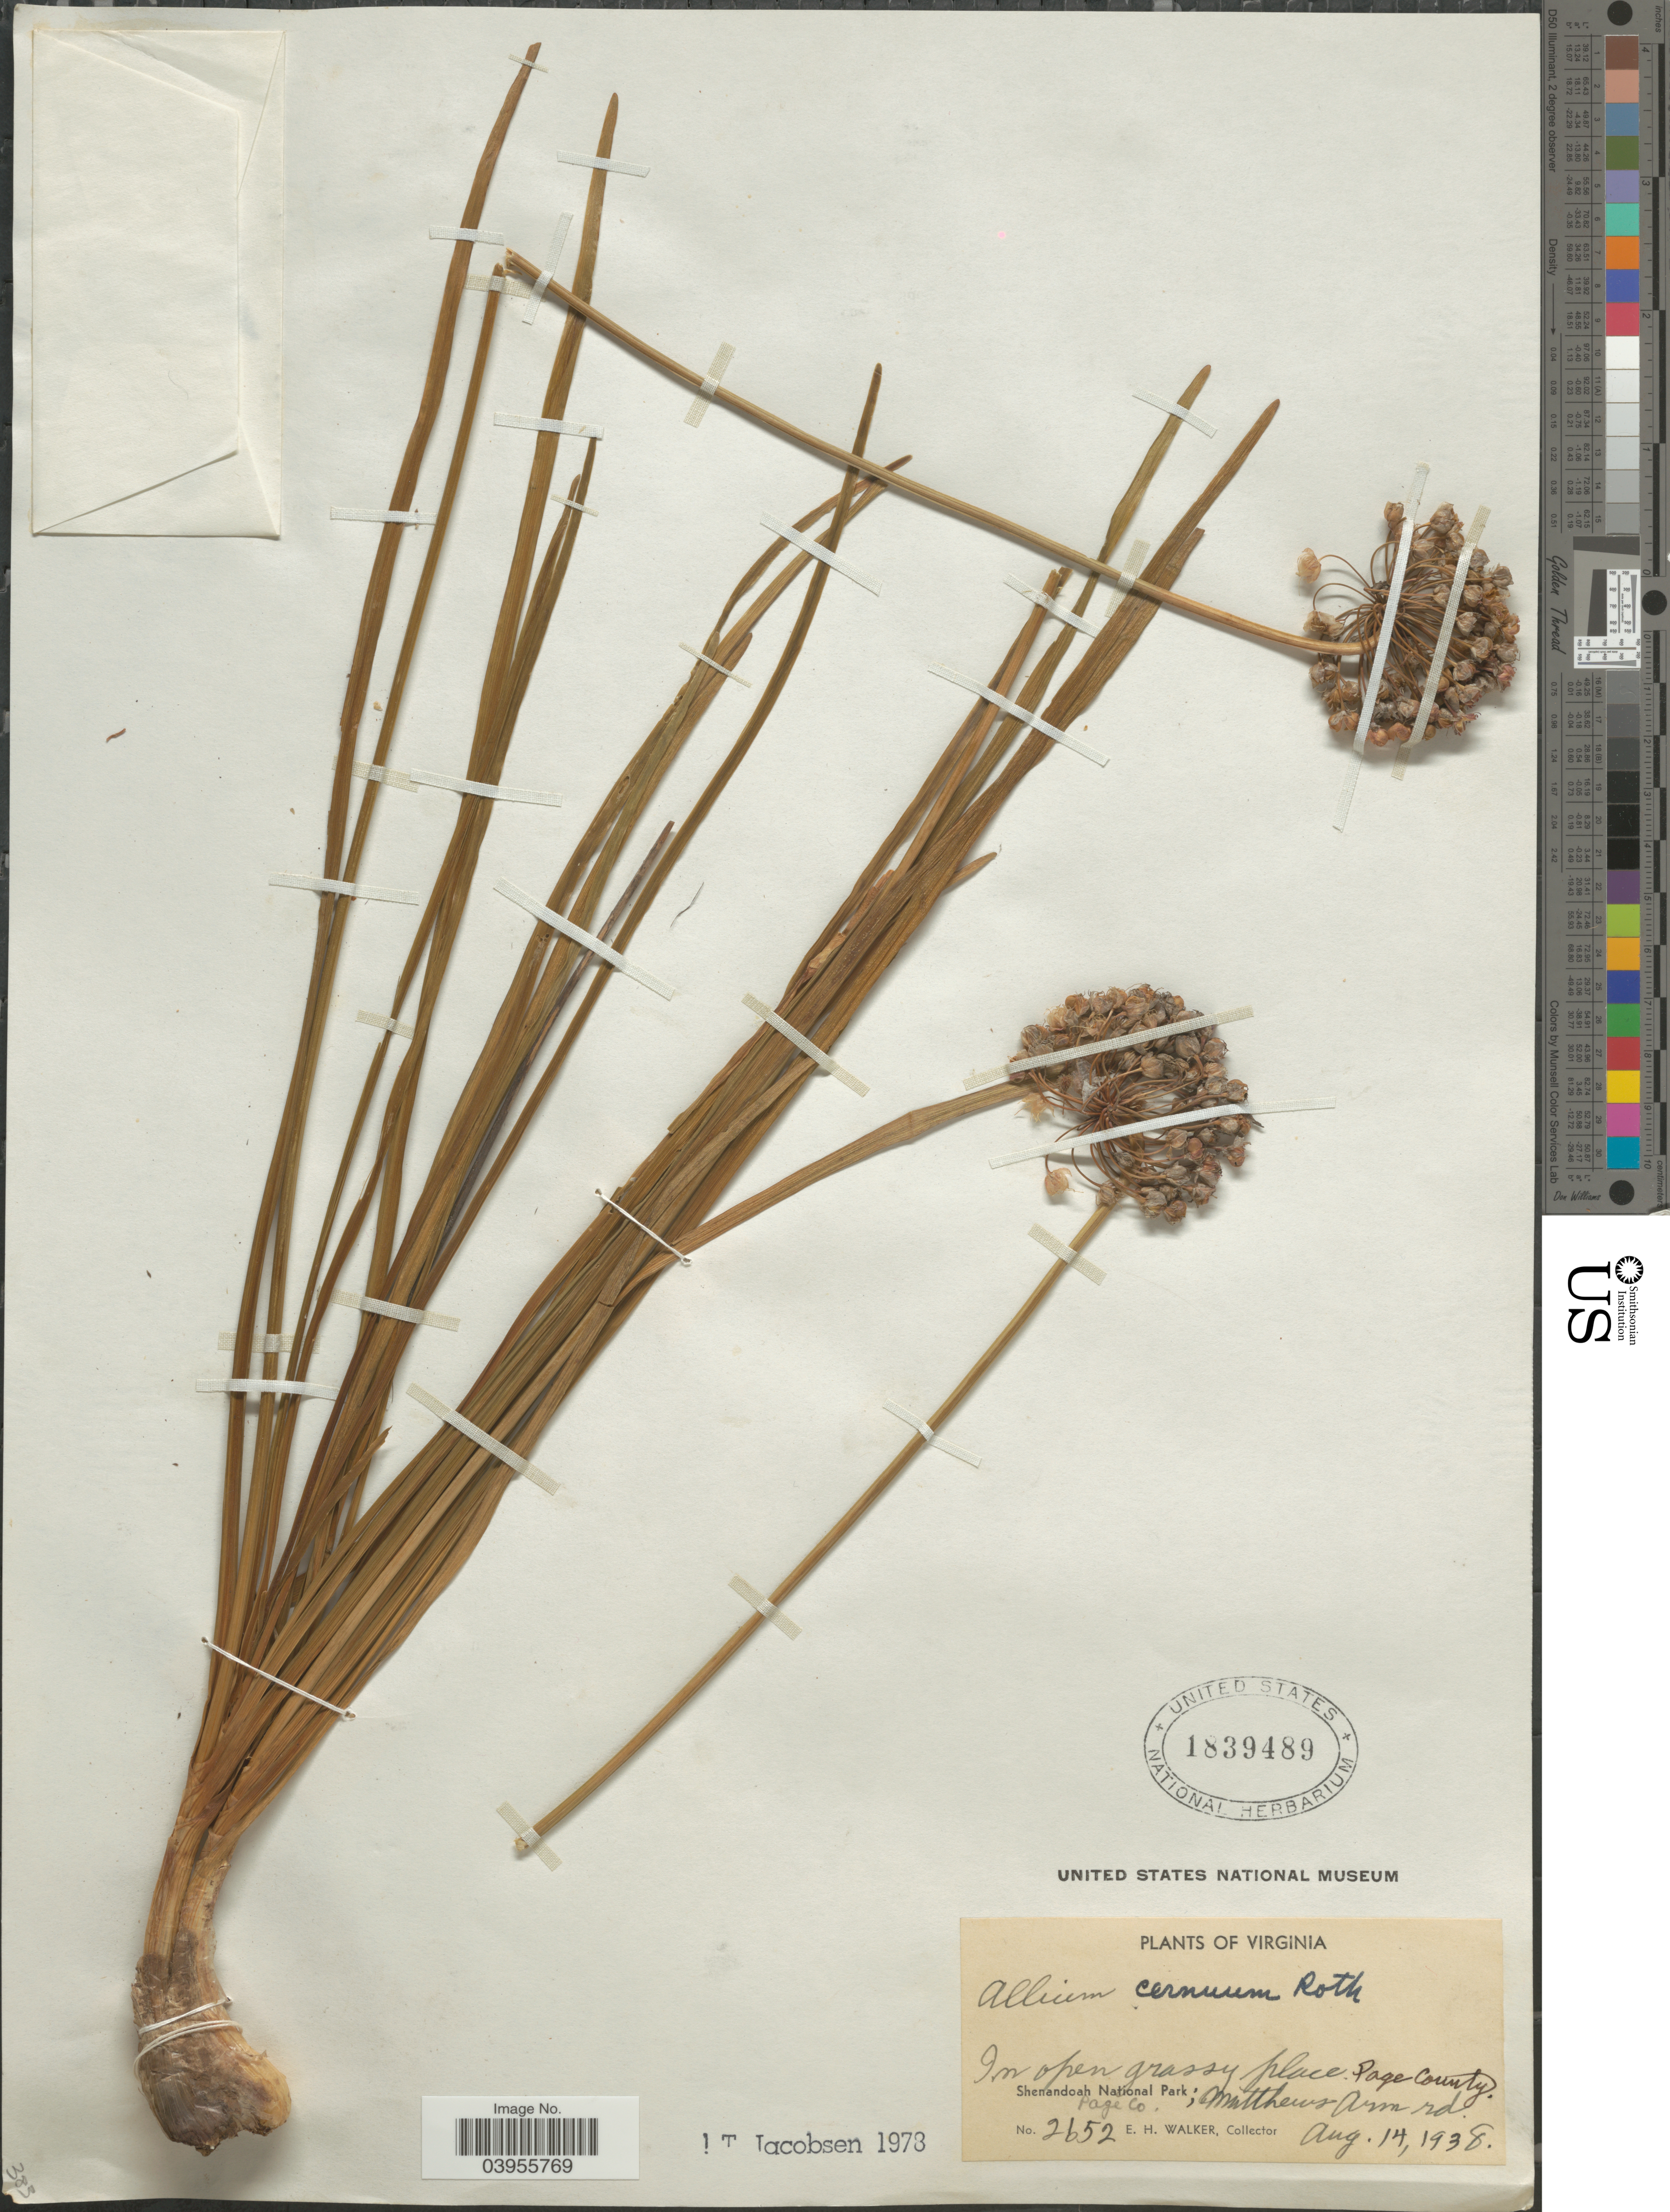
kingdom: Plantae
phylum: Tracheophyta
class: Liliopsida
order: Asparagales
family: Amaryllidaceae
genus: Allium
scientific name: Allium cernuum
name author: Roth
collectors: E. H. Walker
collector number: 2652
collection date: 1938-08-14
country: United States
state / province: Virginia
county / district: Page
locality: Shenandoah National Park; Matthews Arm rd.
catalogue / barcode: US 1839489